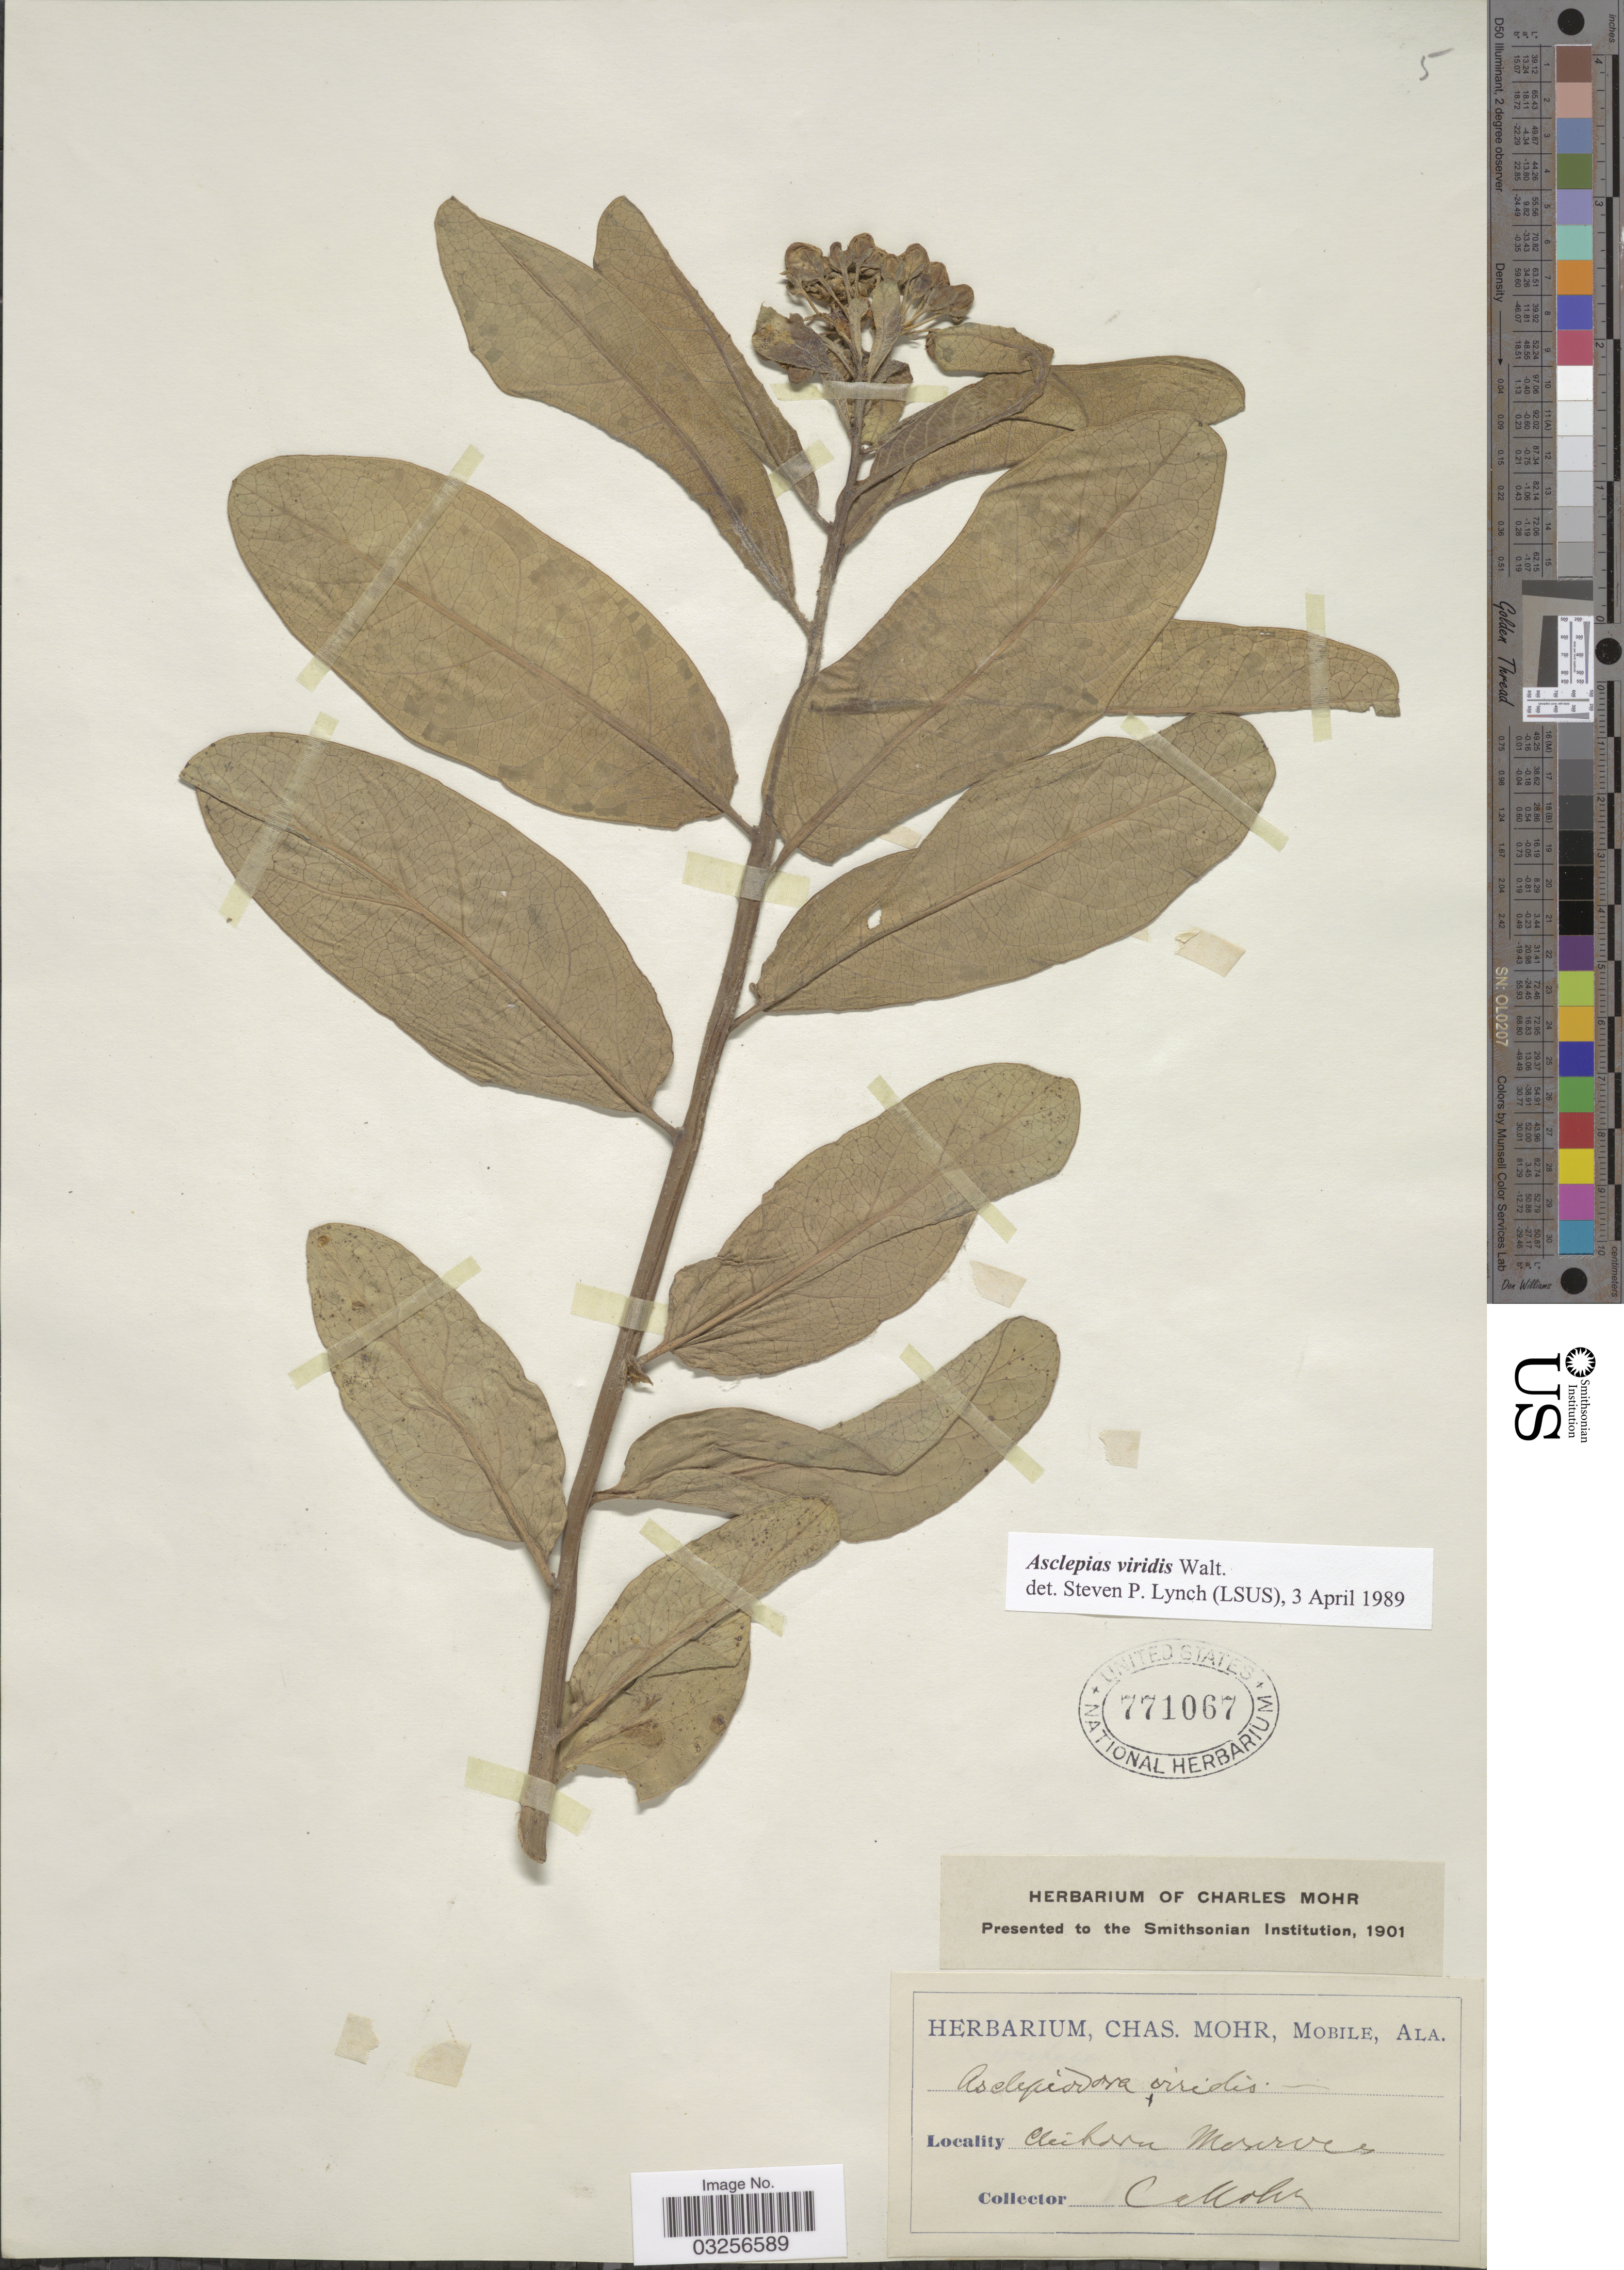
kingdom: Plantae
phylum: Tracheophyta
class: Magnoliopsida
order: Gentianales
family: Apocynaceae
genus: Asclepias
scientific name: Asclepias viridis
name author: Walter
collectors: Mohr, C. T. (herbarium)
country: United States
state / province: Alabama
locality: Cleihossu Meseroes. [interpreted]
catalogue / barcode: US 771067